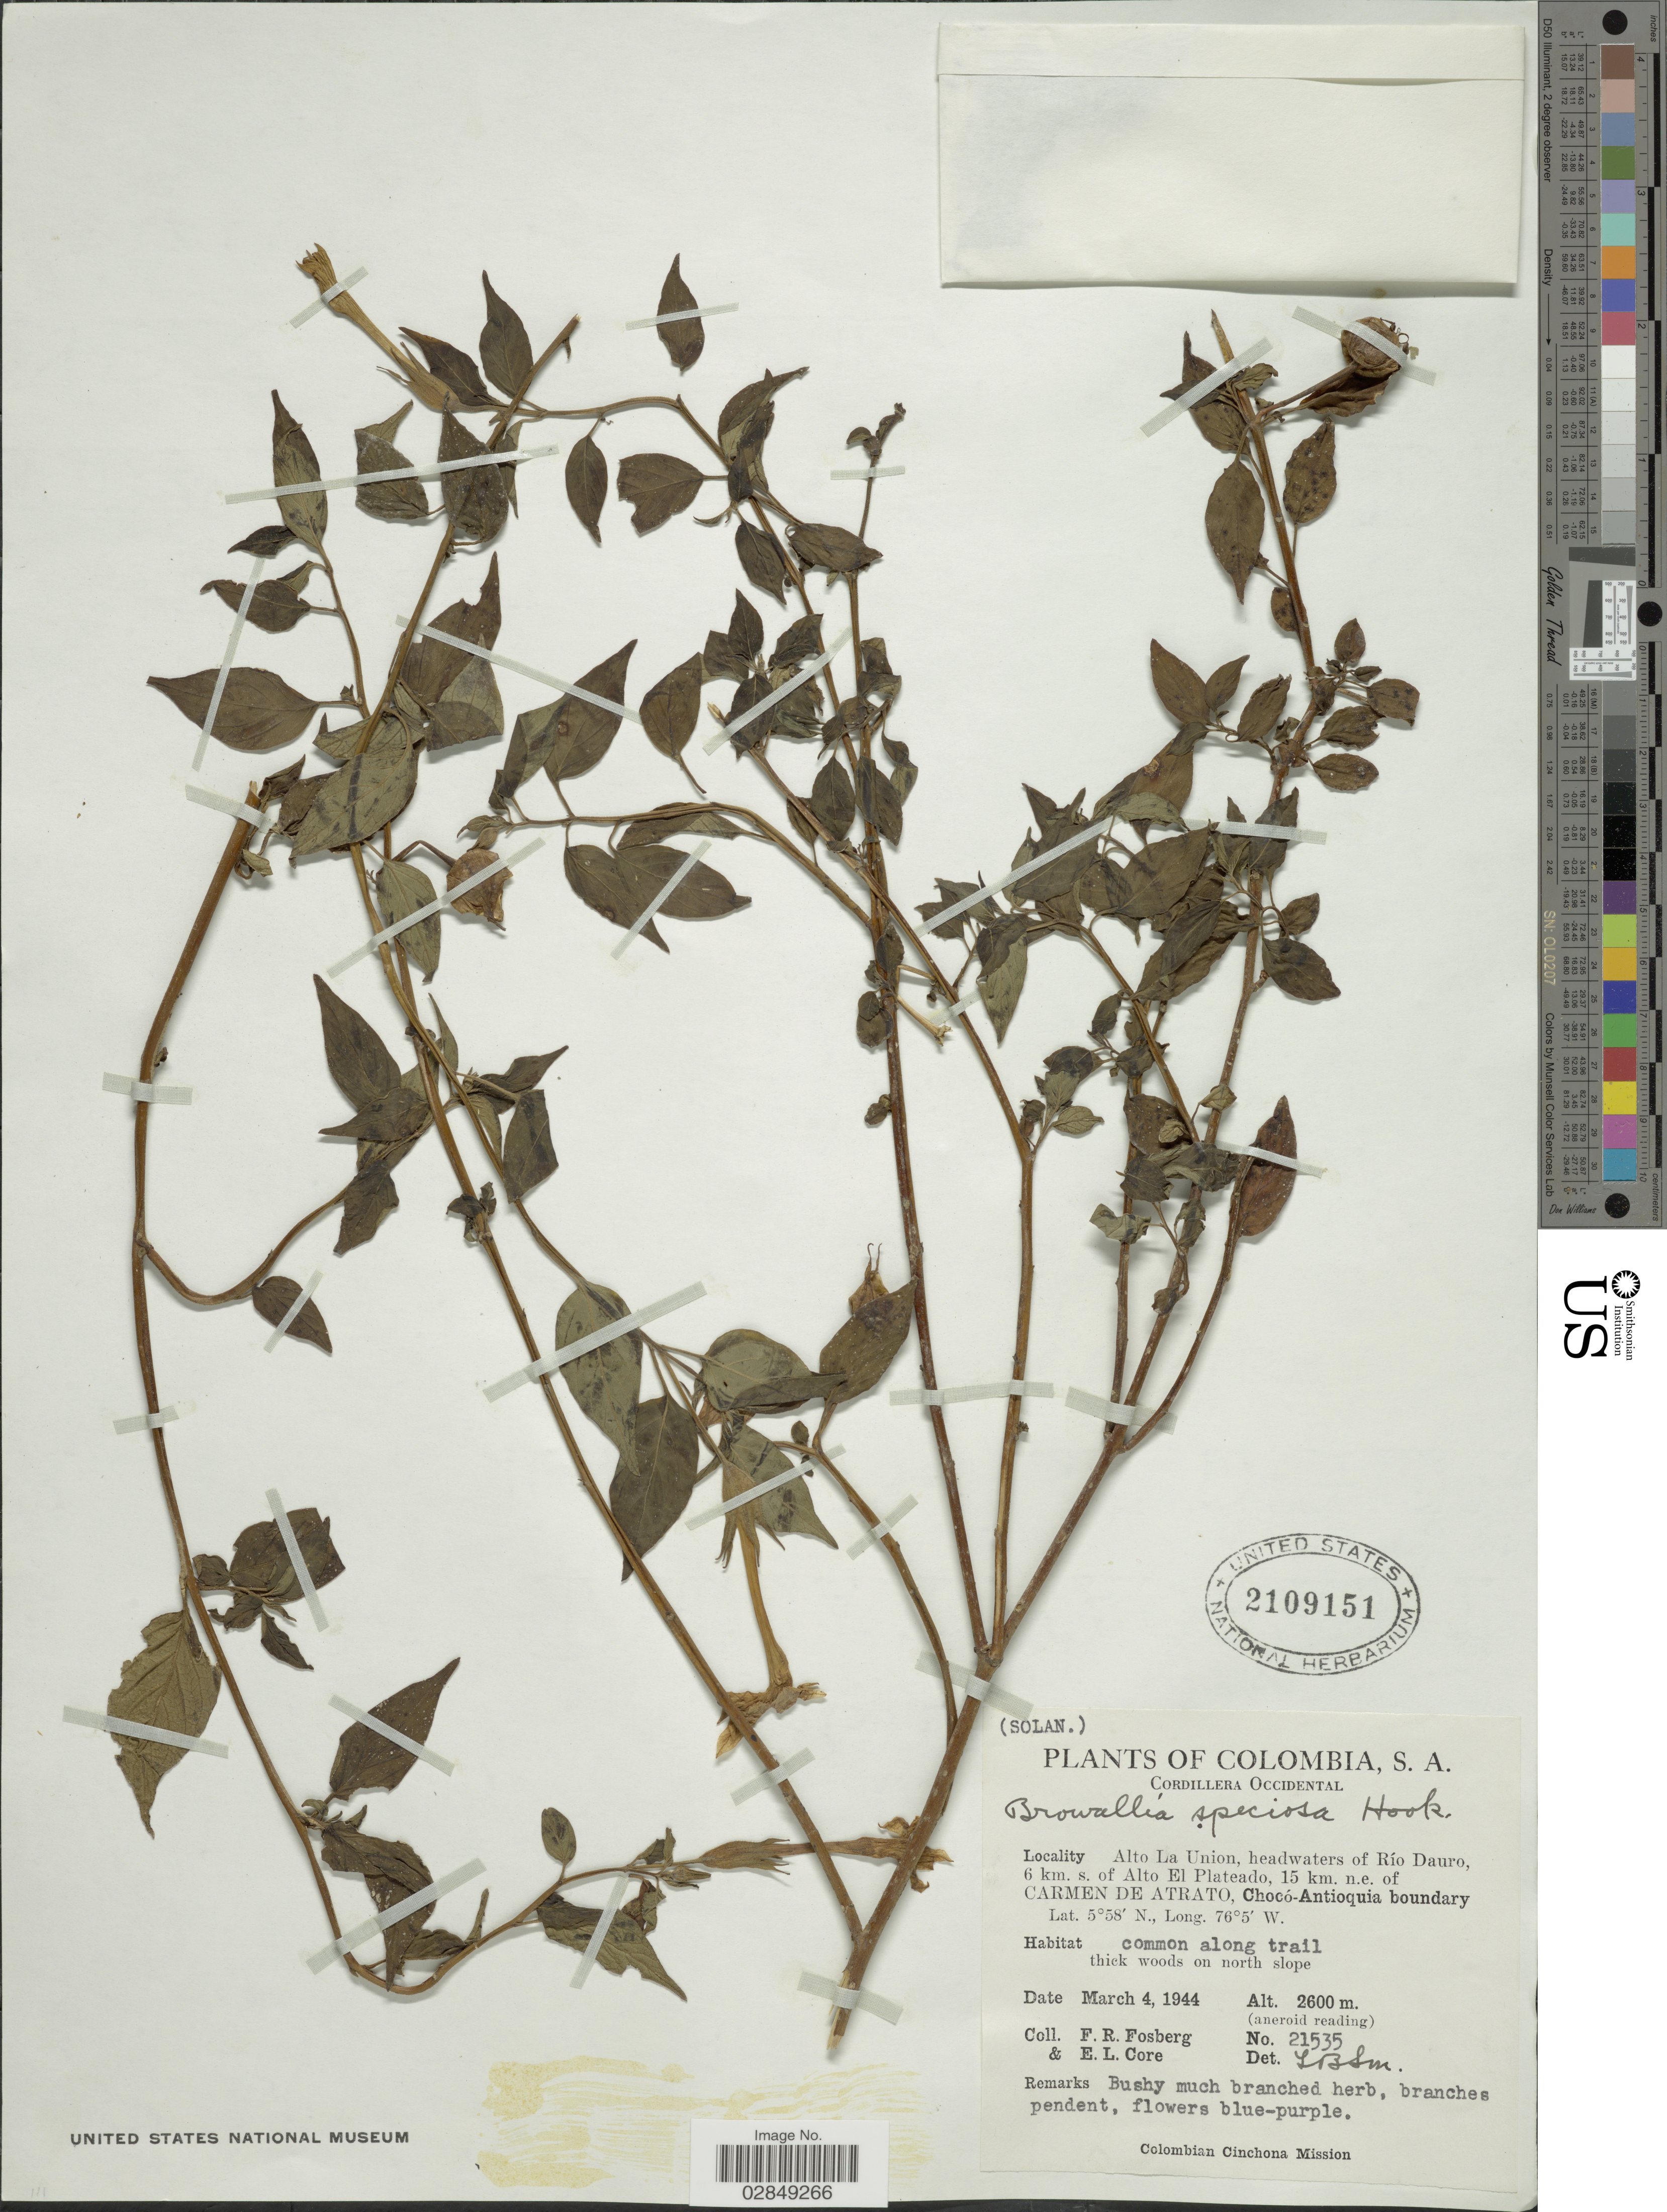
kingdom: Plantae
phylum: Tracheophyta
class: Magnoliopsida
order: Solanales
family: Solanaceae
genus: Browallia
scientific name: Browallia speciosa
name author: Hook.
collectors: F. R. Fosberg & E. L. Core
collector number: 21535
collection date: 1944-03-04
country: Colombia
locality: Cordillera Occidental. Alto La Union, headwaters of Río Dauro, 6 km. s. of Alto El Plateado, 15 km. n.e. of Carmen de Atrato, Chocó-Antioquia boundary.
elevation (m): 2600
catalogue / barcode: US 2109151